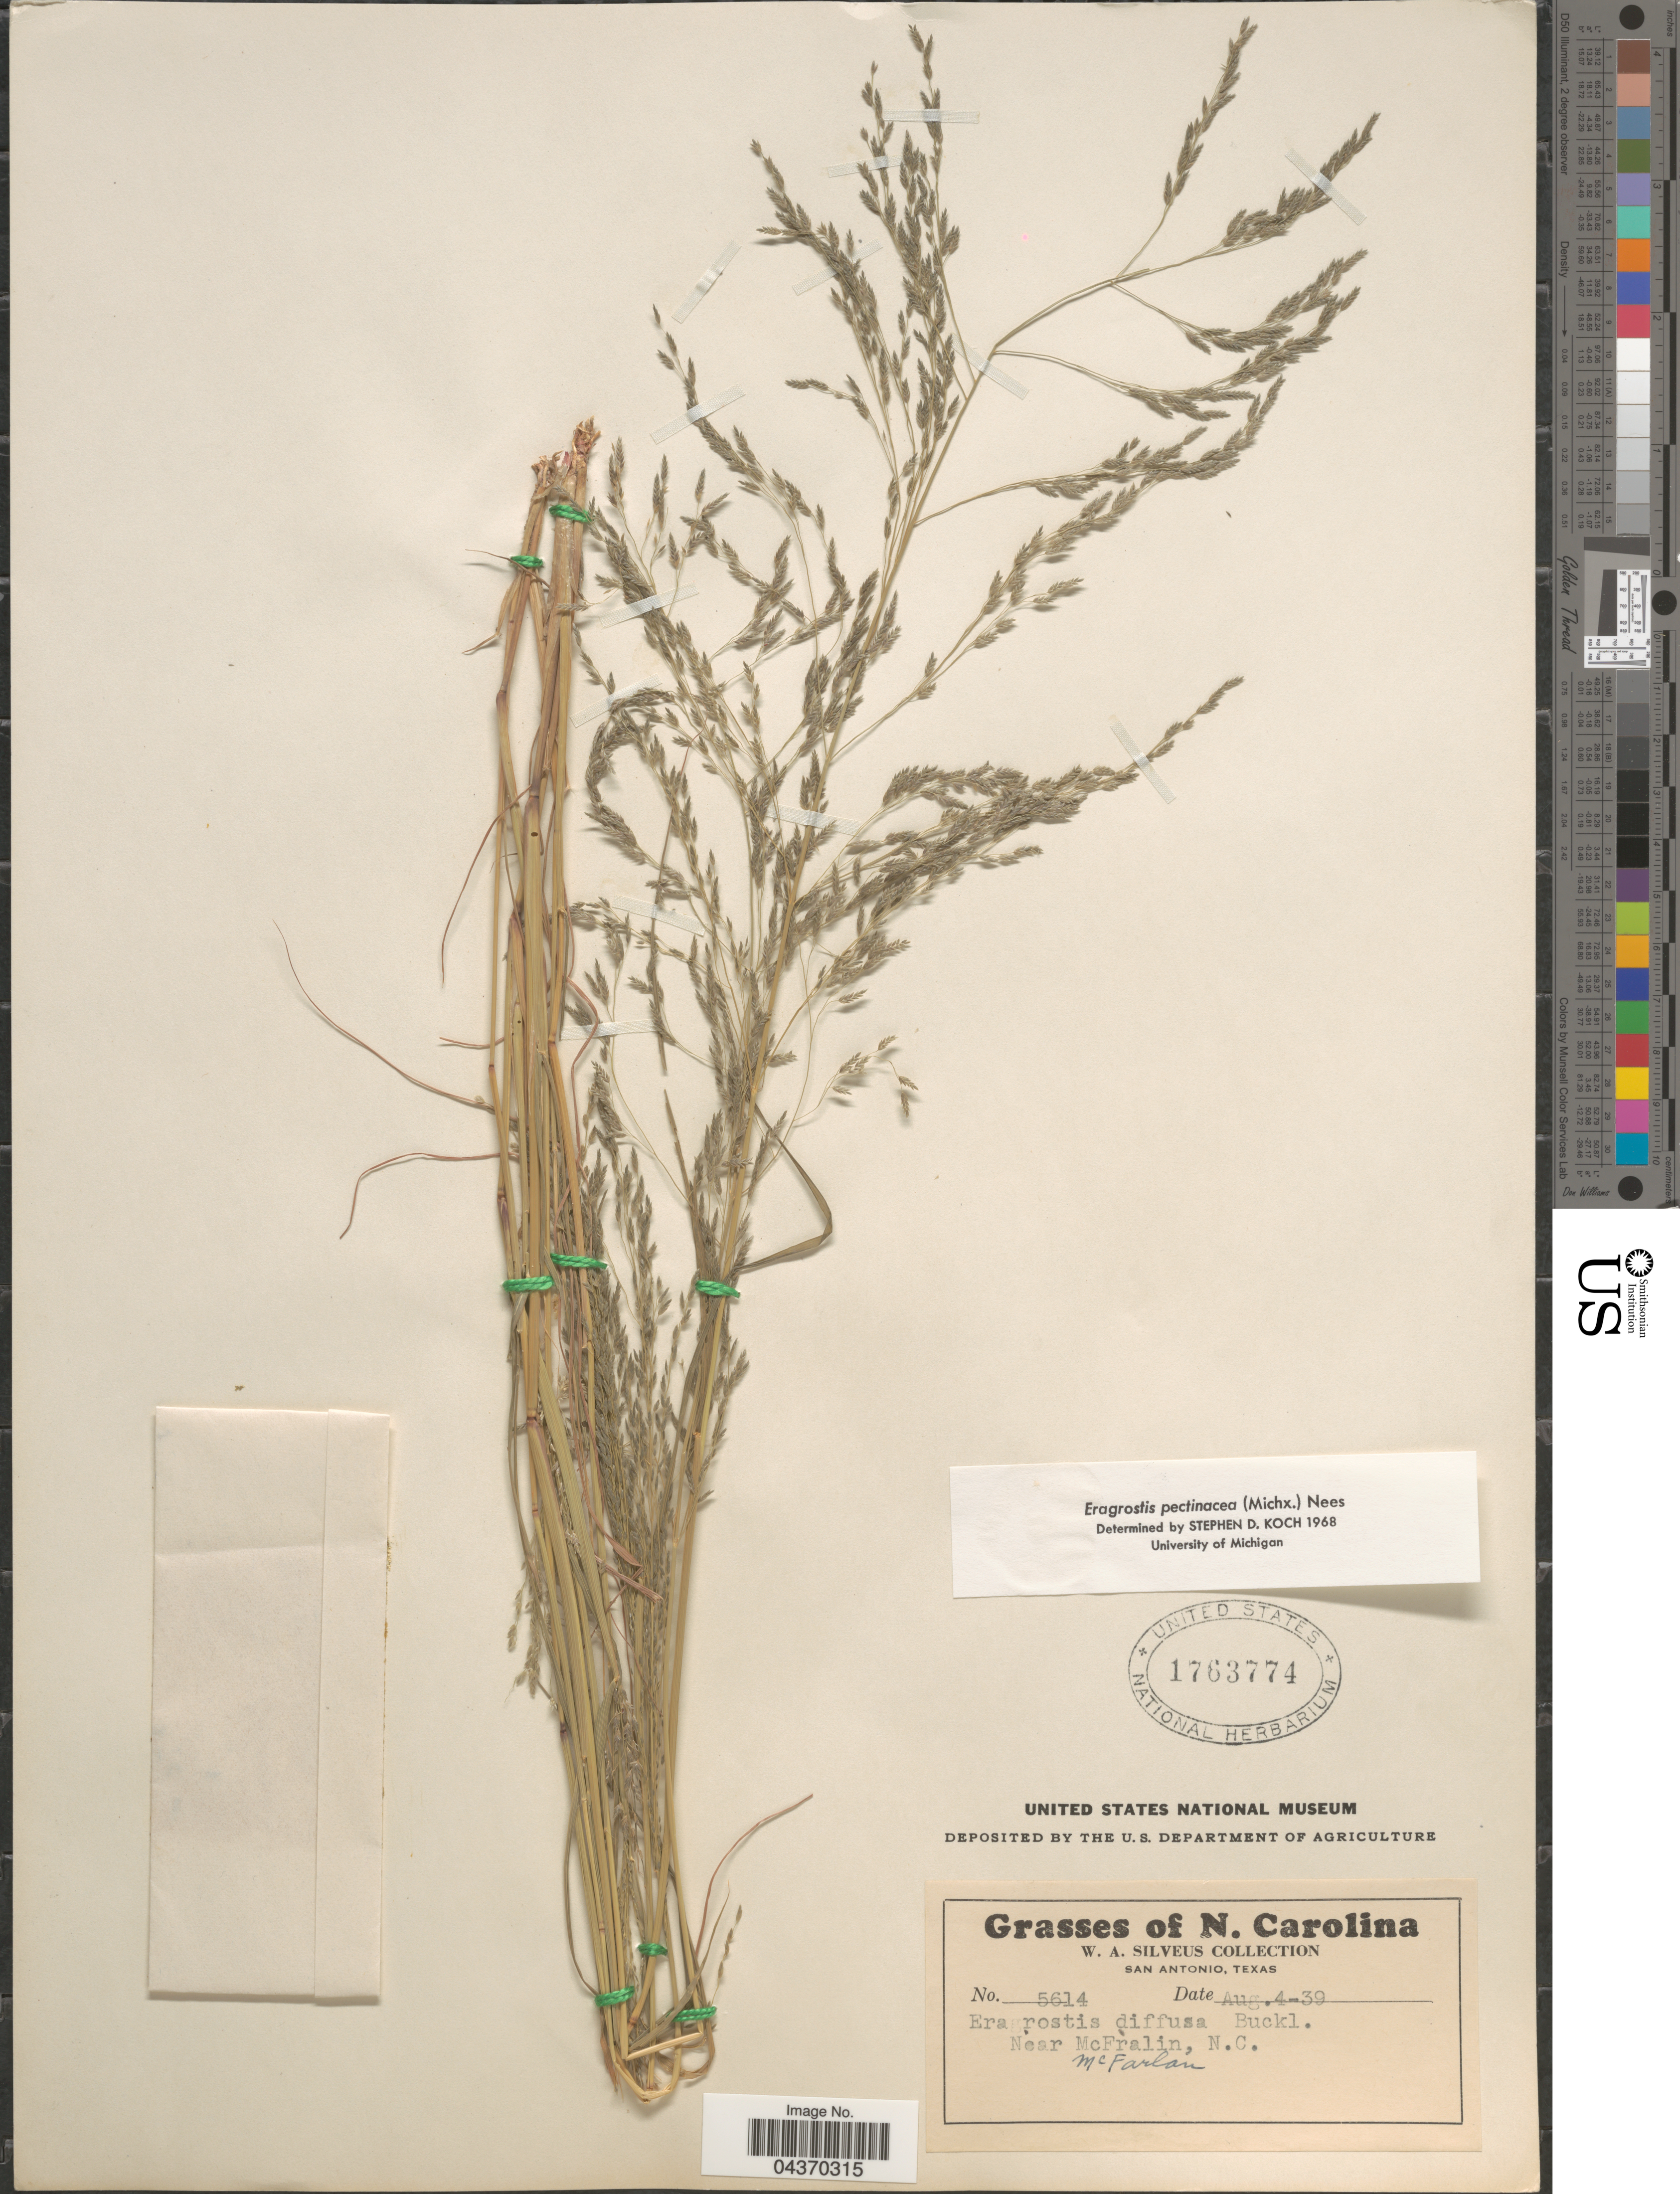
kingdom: Plantae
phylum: Tracheophyta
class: Liliopsida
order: Poales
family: Poaceae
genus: Eragrostis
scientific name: Eragrostis pectinacea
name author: (Michx.) Nees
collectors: W. Silveus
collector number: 5614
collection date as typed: Transcribed d/m/y: 4/8/39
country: United States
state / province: North Carolina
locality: Near McFarlan.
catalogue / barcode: US 1763774